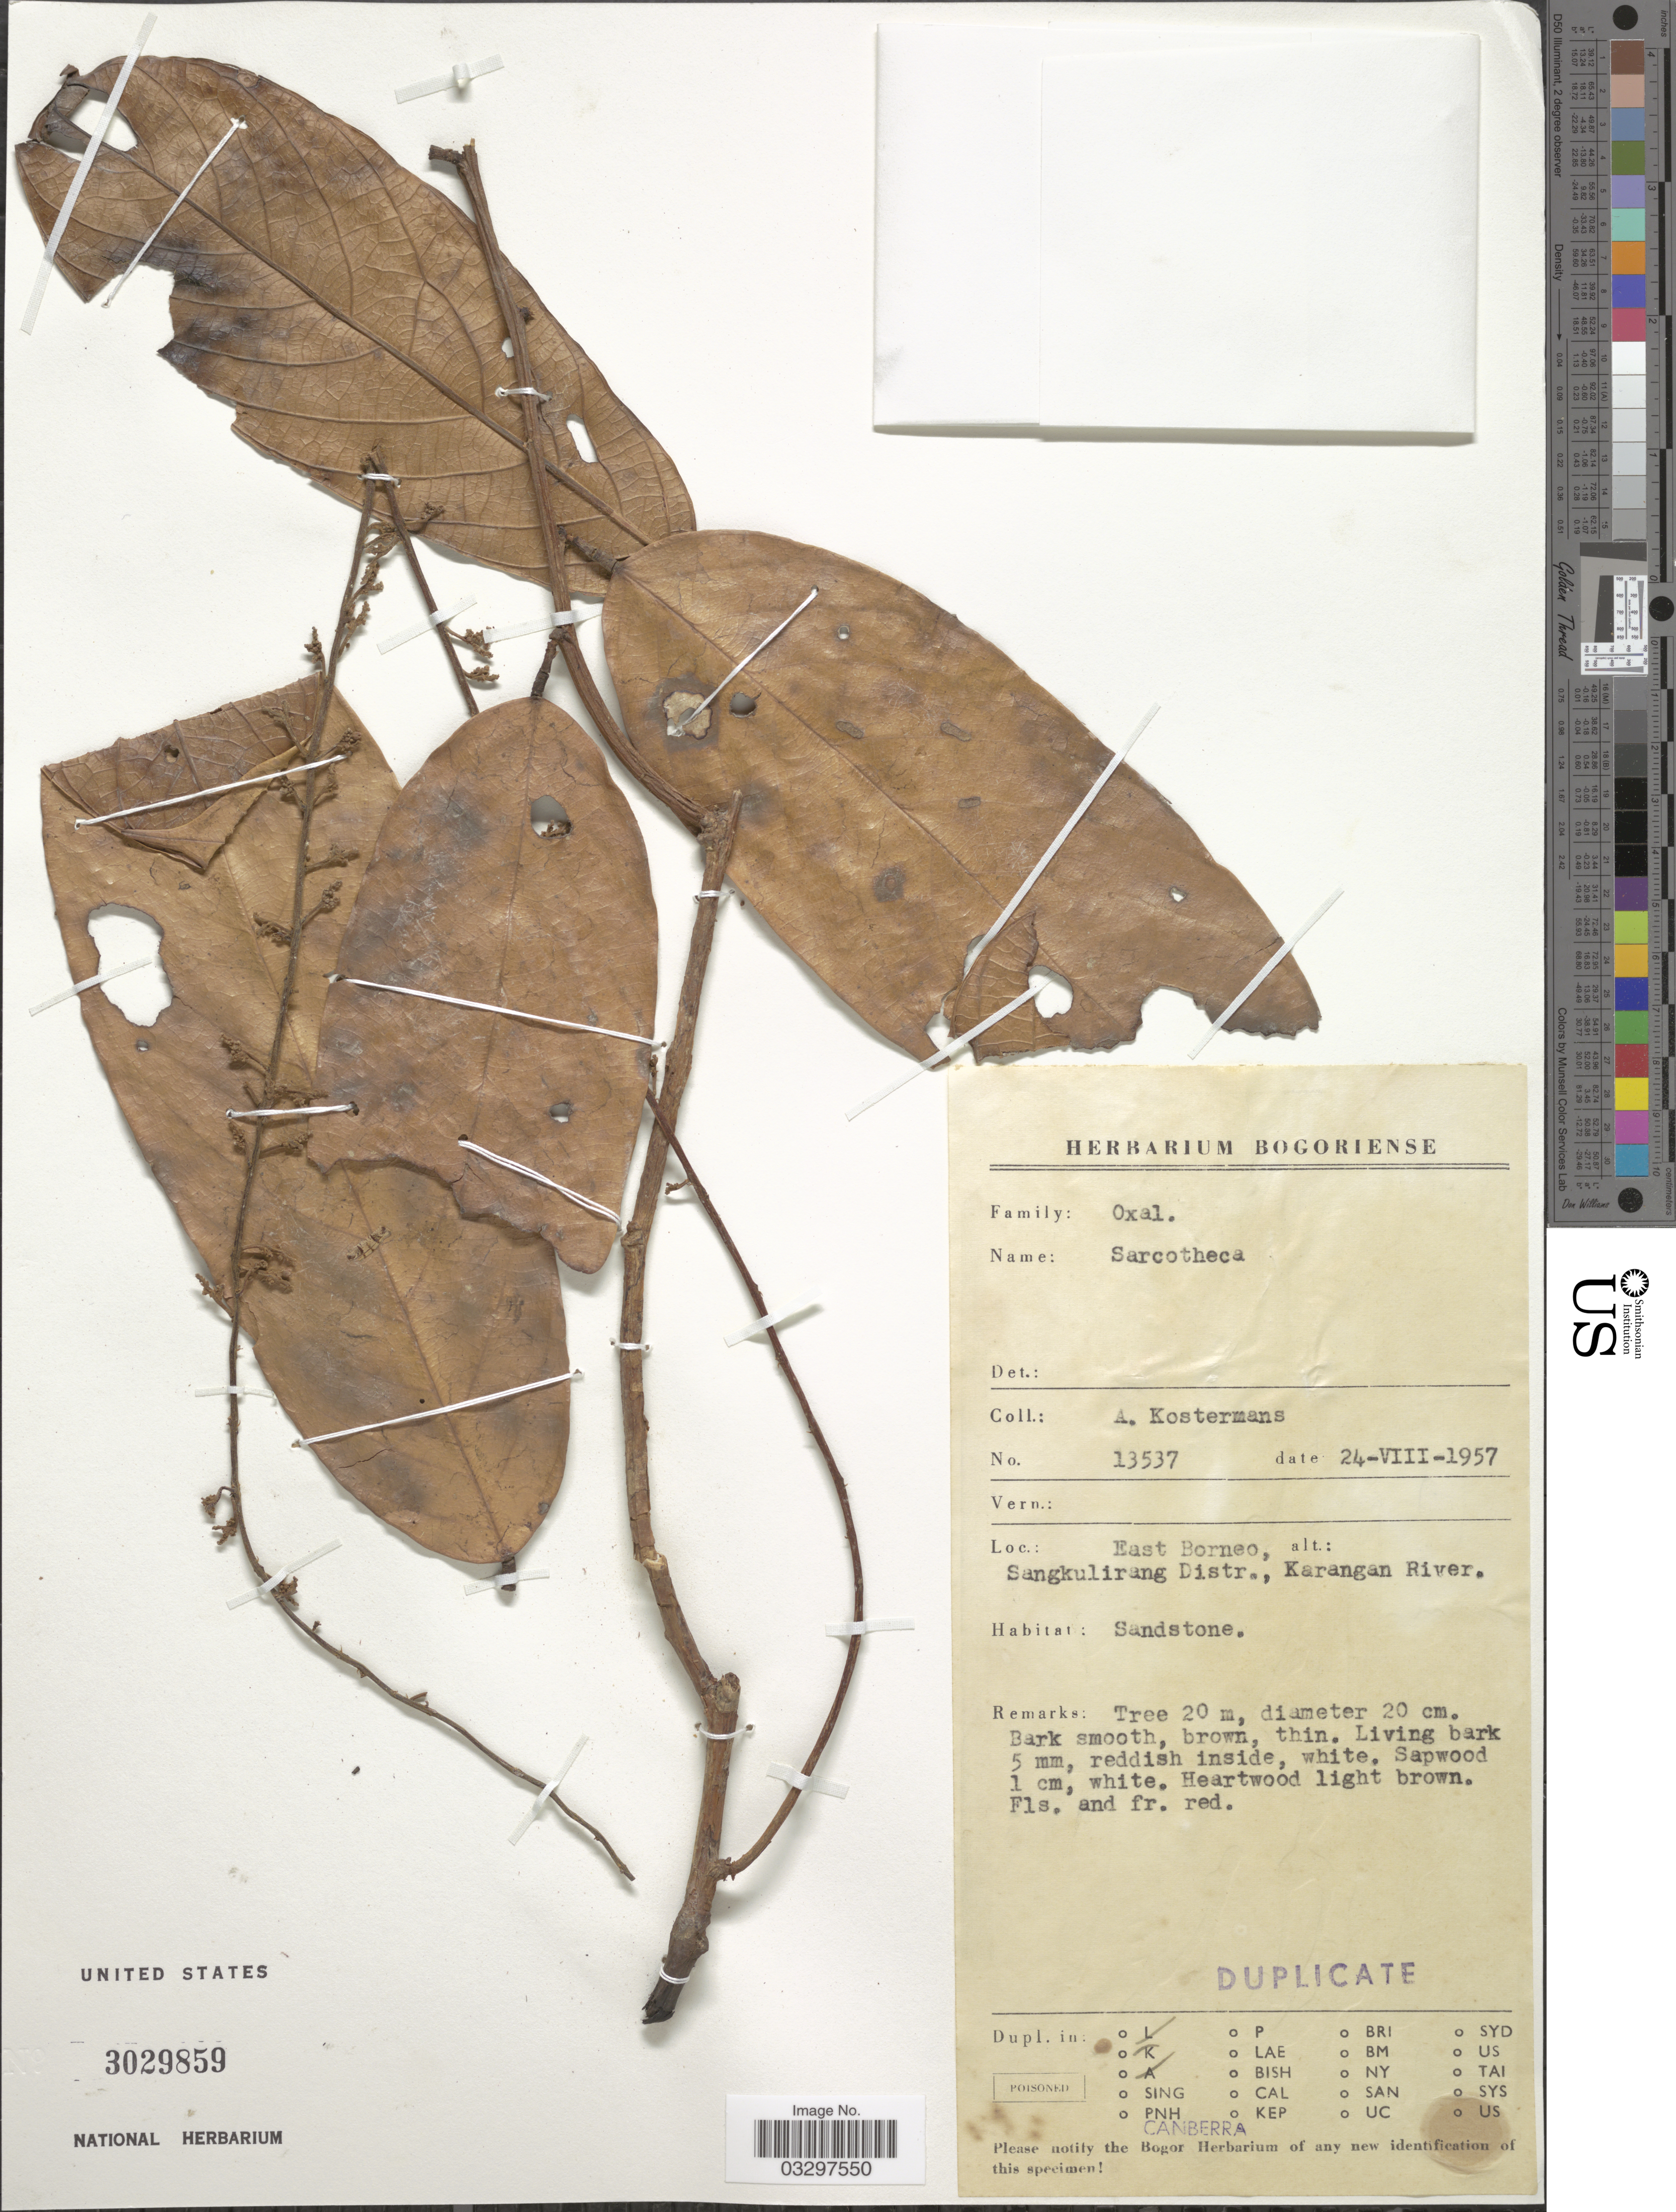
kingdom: Plantae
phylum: Tracheophyta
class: Magnoliopsida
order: Oxalidales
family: Oxalidaceae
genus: Sarcotheca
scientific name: Sarcotheca sp.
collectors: A. J. G. Kostermans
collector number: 13537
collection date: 1957-08-24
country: Indonesia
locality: East Borneo, Sangkulirang Distr., Karangan River.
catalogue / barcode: US 3029859